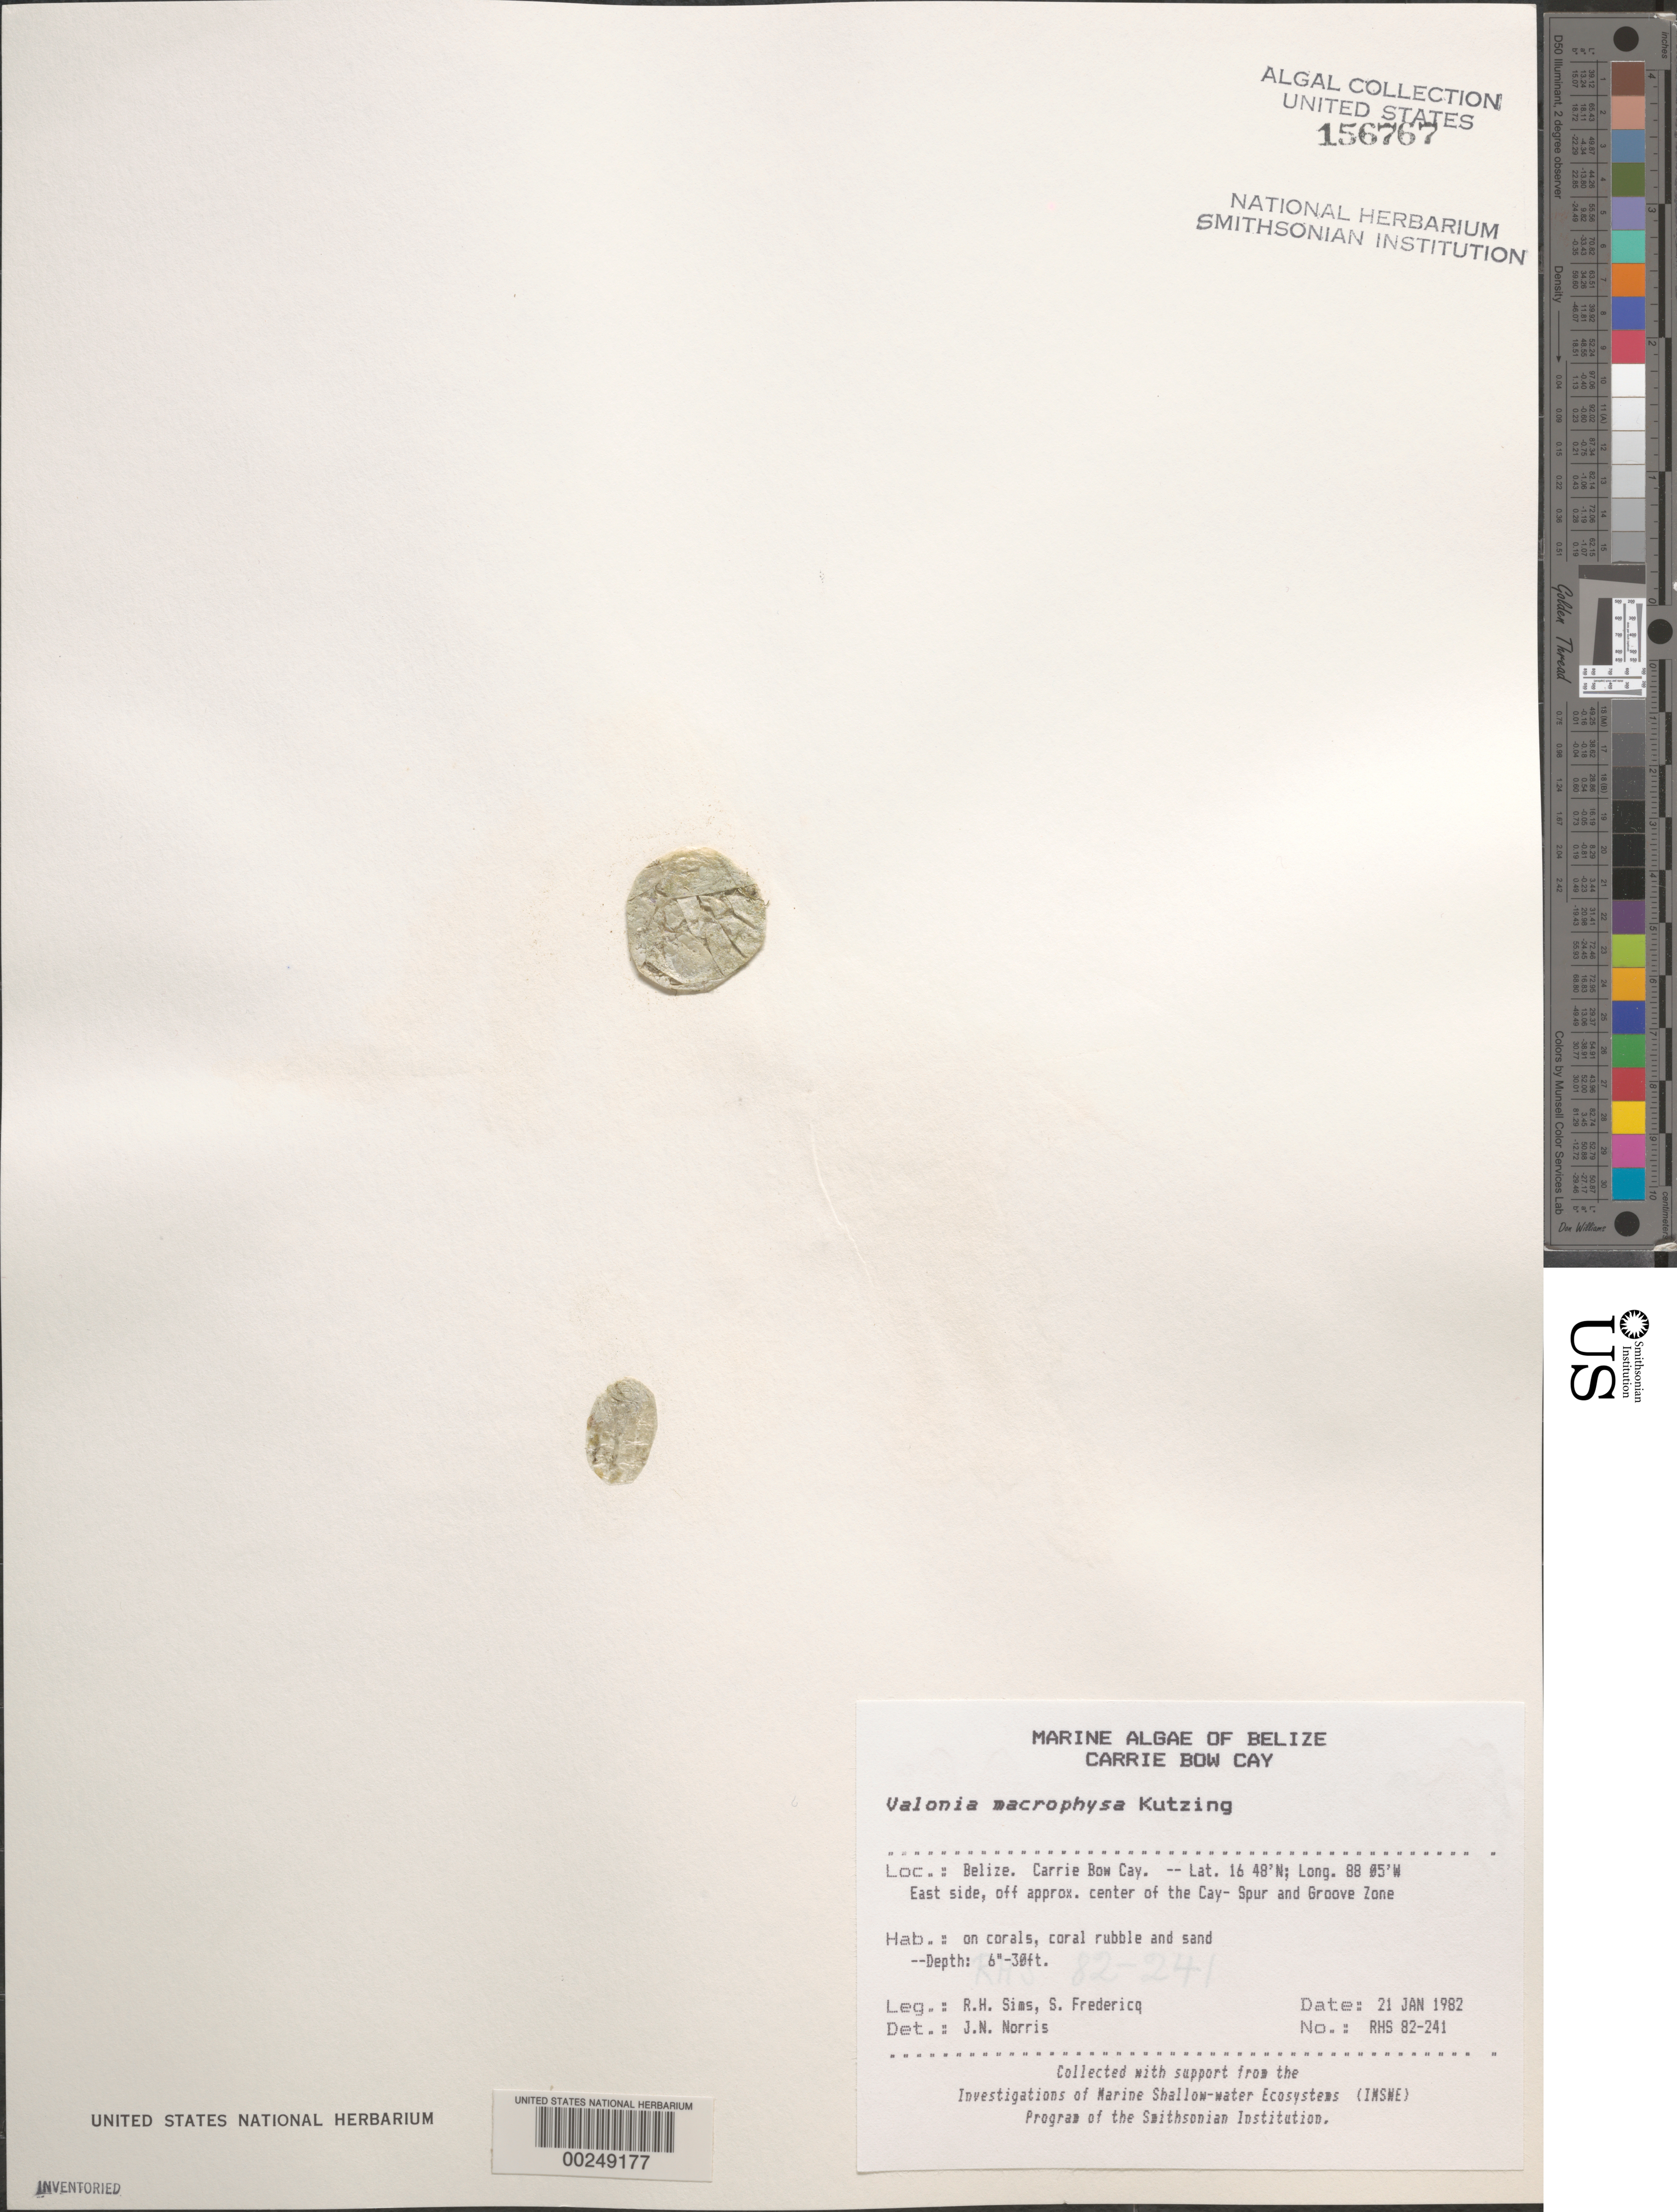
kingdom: Plantae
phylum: Chlorophyta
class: Ulvophyceae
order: Siphonocladales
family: Valoniaceae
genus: Valonia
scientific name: Valonia macrophysa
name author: Kütz.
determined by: Norris, James N.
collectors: R. H. Sims & S. Fredericq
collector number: RHS 82-241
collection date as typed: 21 Jan 1982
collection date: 1982-01-21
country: Belize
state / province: Stann Creek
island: Carrie Bow Cay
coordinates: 16 48'N, 88 05'W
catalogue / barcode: US 156767